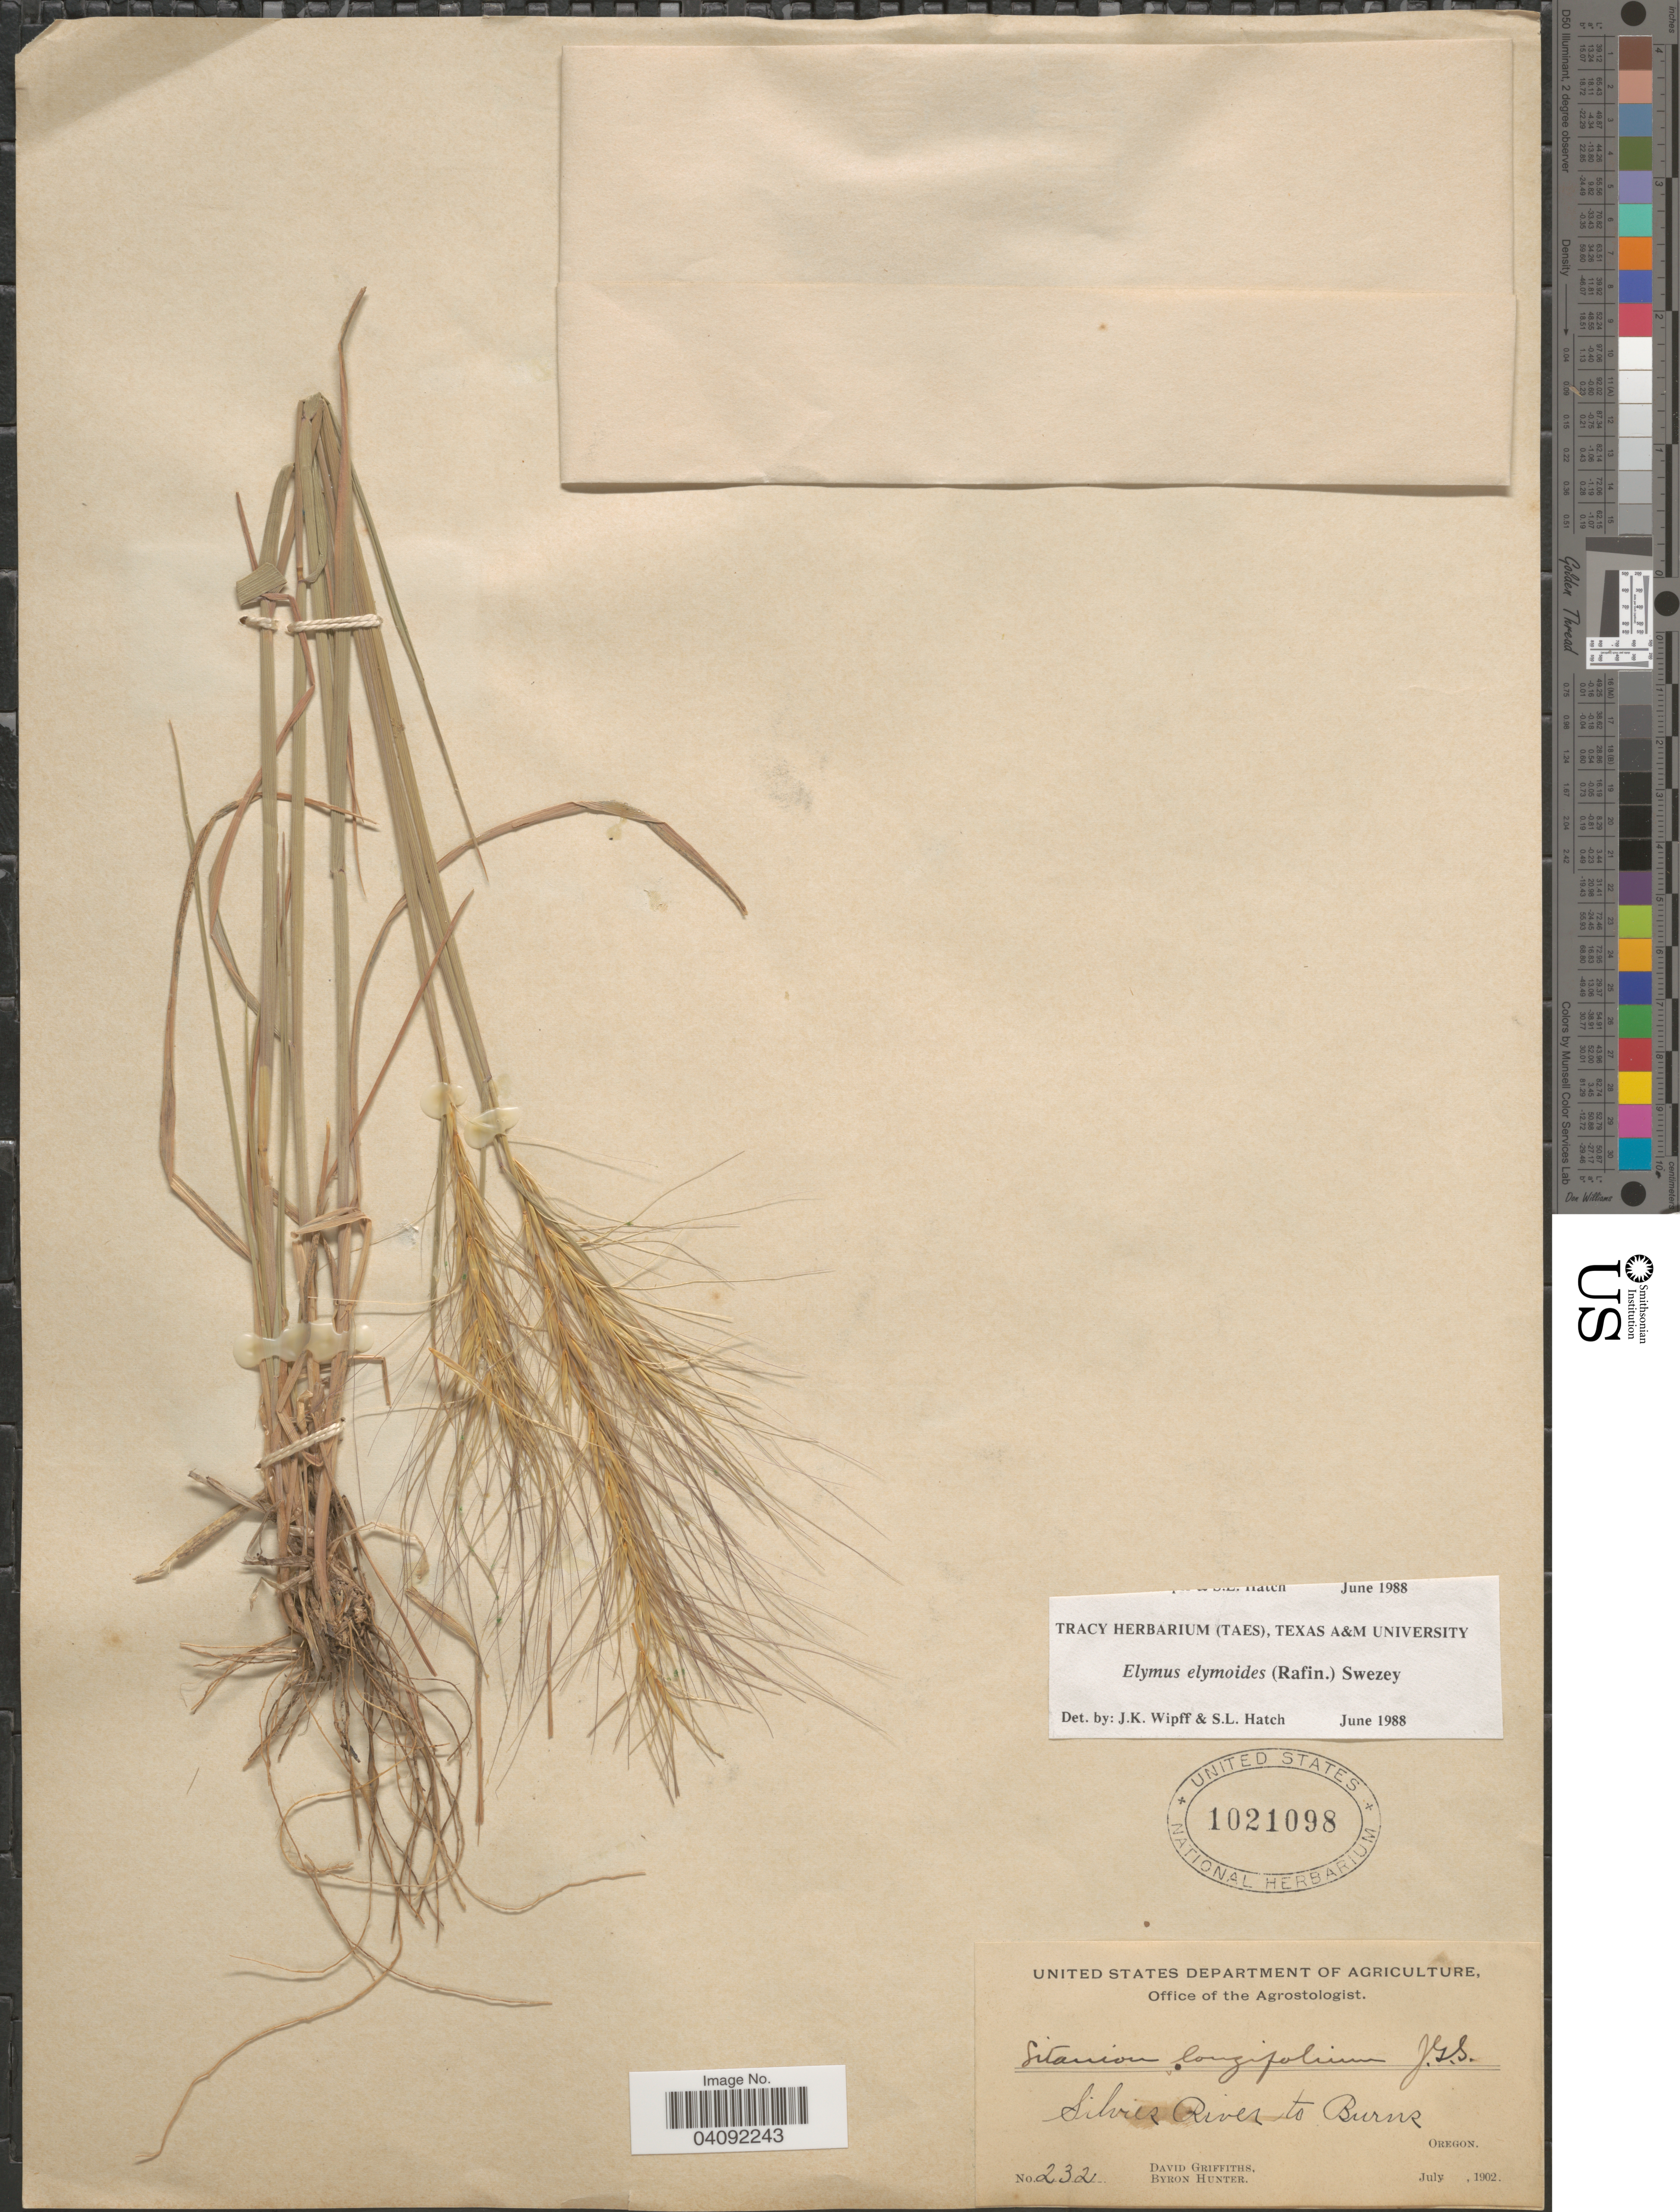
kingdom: Plantae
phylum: Tracheophyta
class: Liliopsida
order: Poales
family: Poaceae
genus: Elymus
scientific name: Elymus elymoides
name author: (Raf.) Swezey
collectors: D. Griffiths & B. Hunter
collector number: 232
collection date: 1902-07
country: United States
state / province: Oregon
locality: Silvies River to Burns.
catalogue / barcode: US 1021098